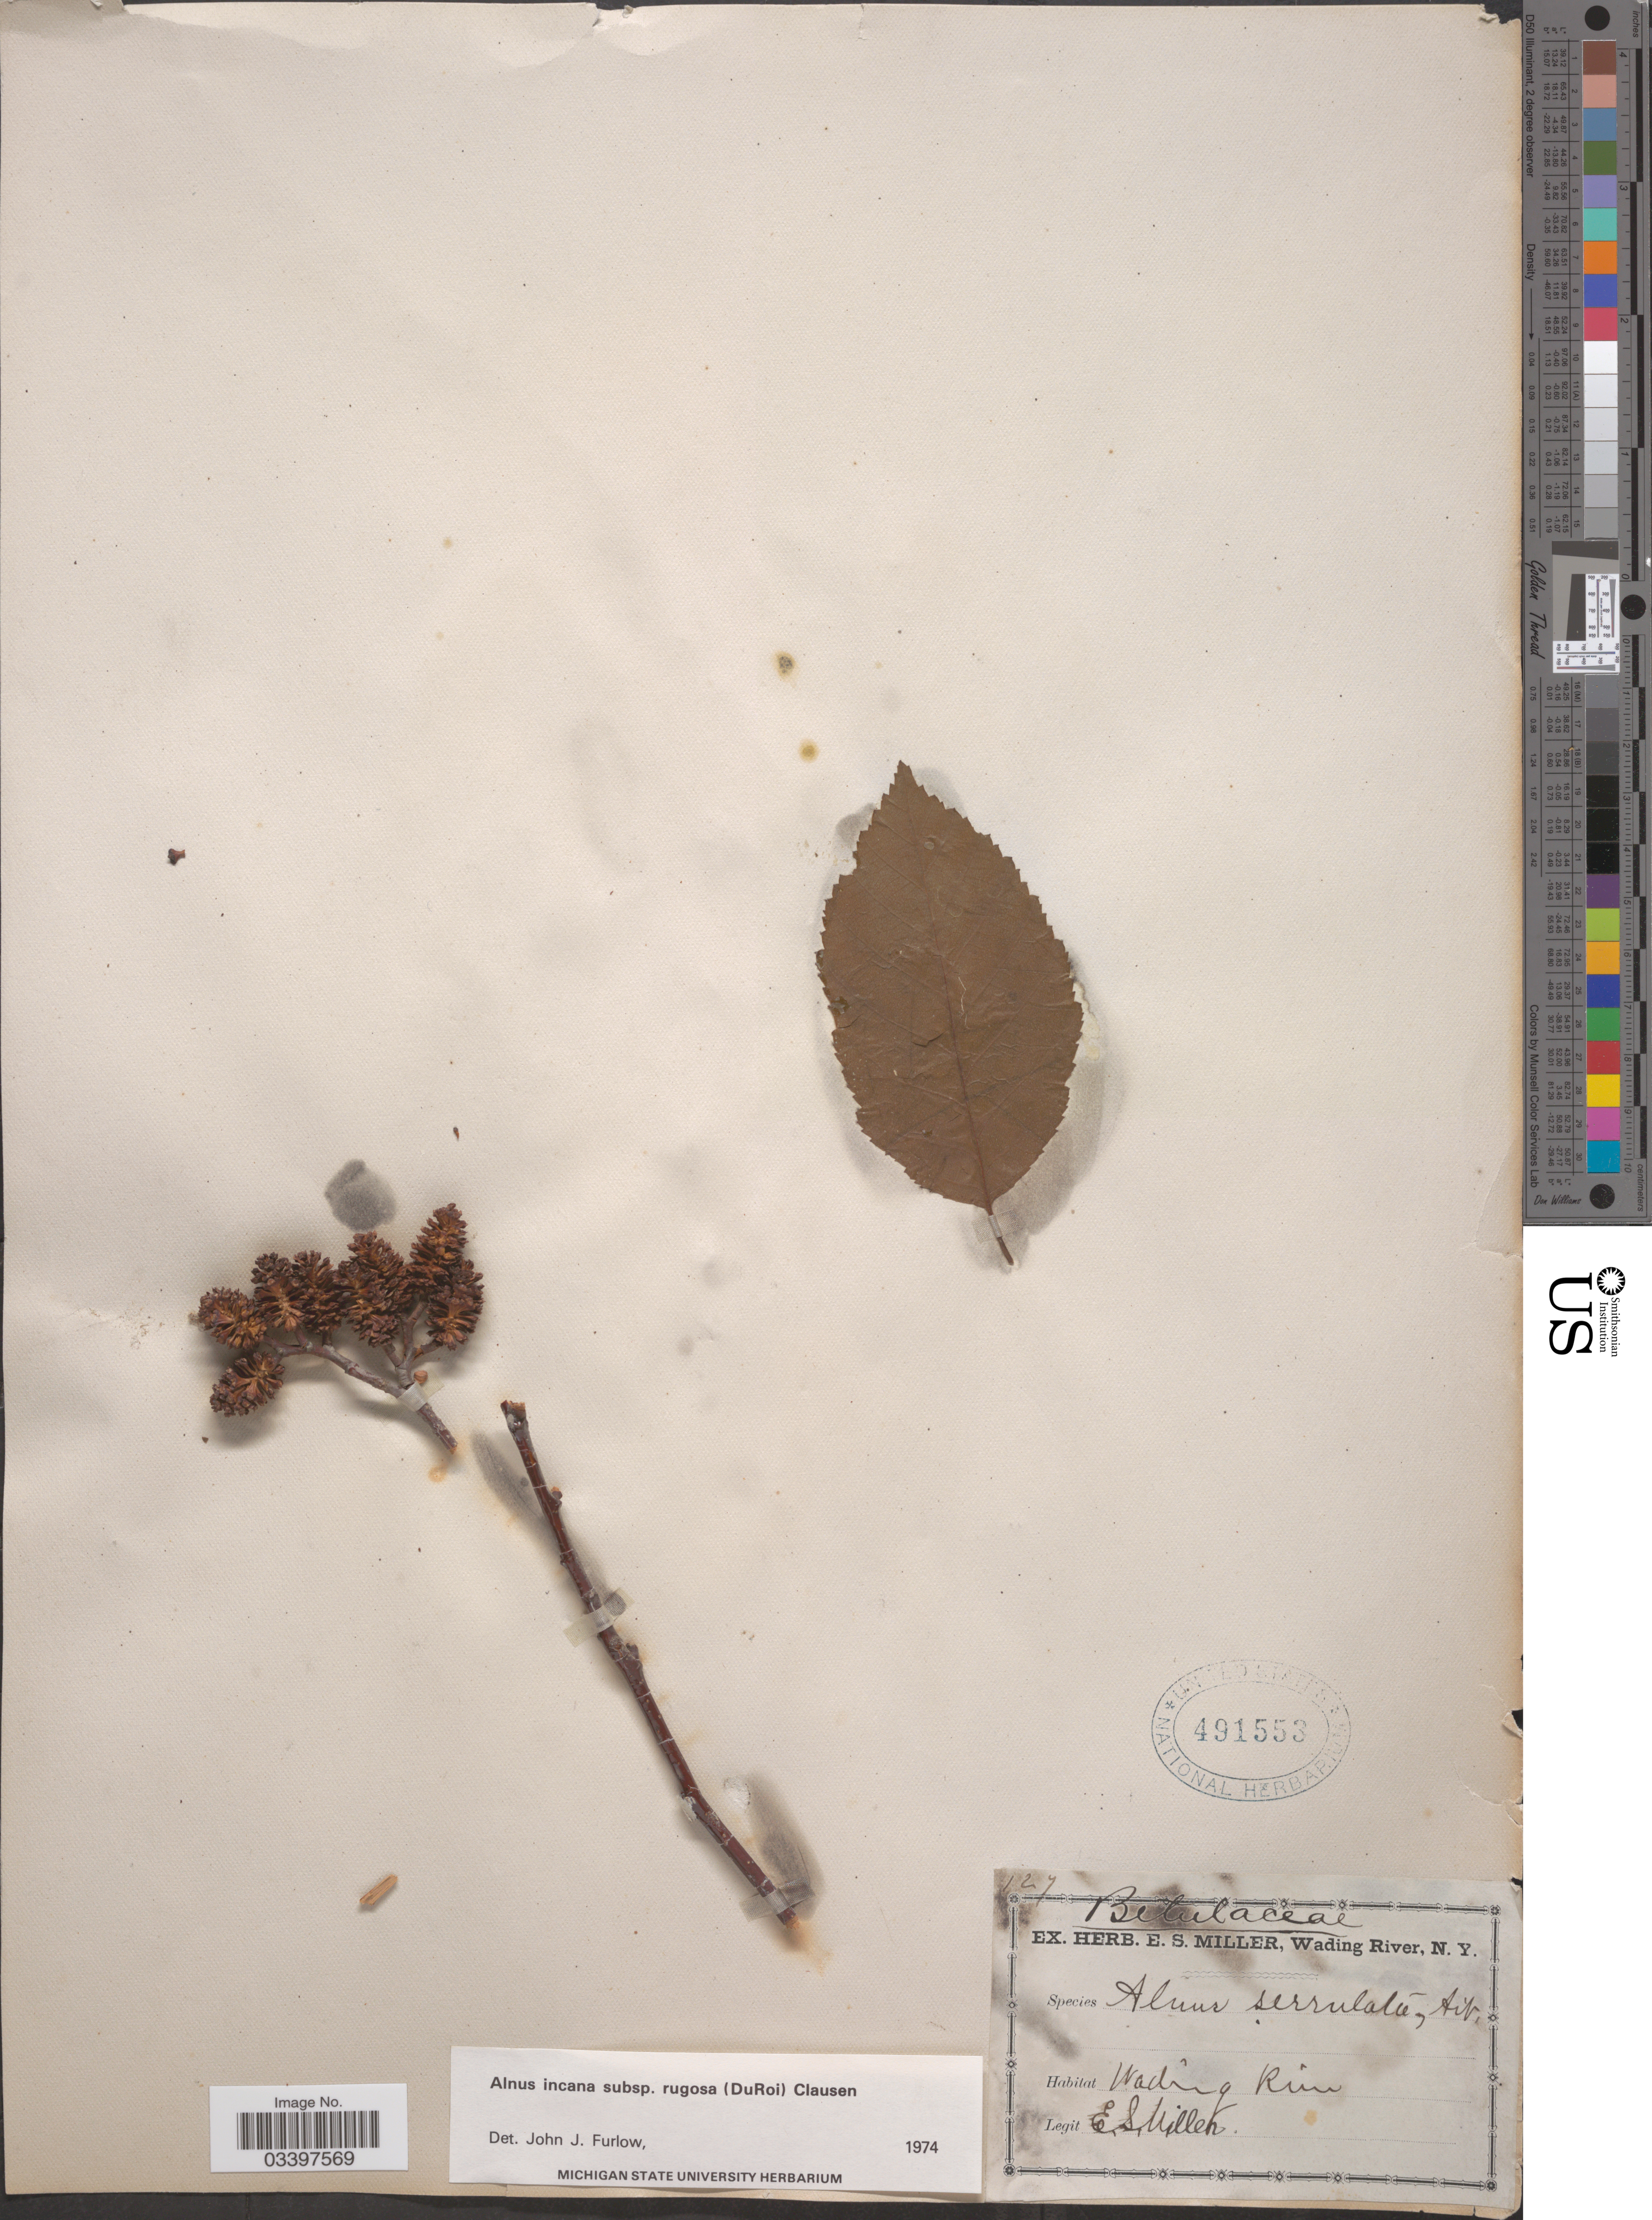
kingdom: Plantae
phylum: Tracheophyta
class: Magnoliopsida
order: Fagales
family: Betulaceae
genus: Alnus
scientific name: Alnus incana subsp. rugosa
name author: (Du Roi) R.T. Clausen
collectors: E. S. Miller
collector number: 127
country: United States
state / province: New York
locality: Wading River.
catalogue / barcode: US 491553